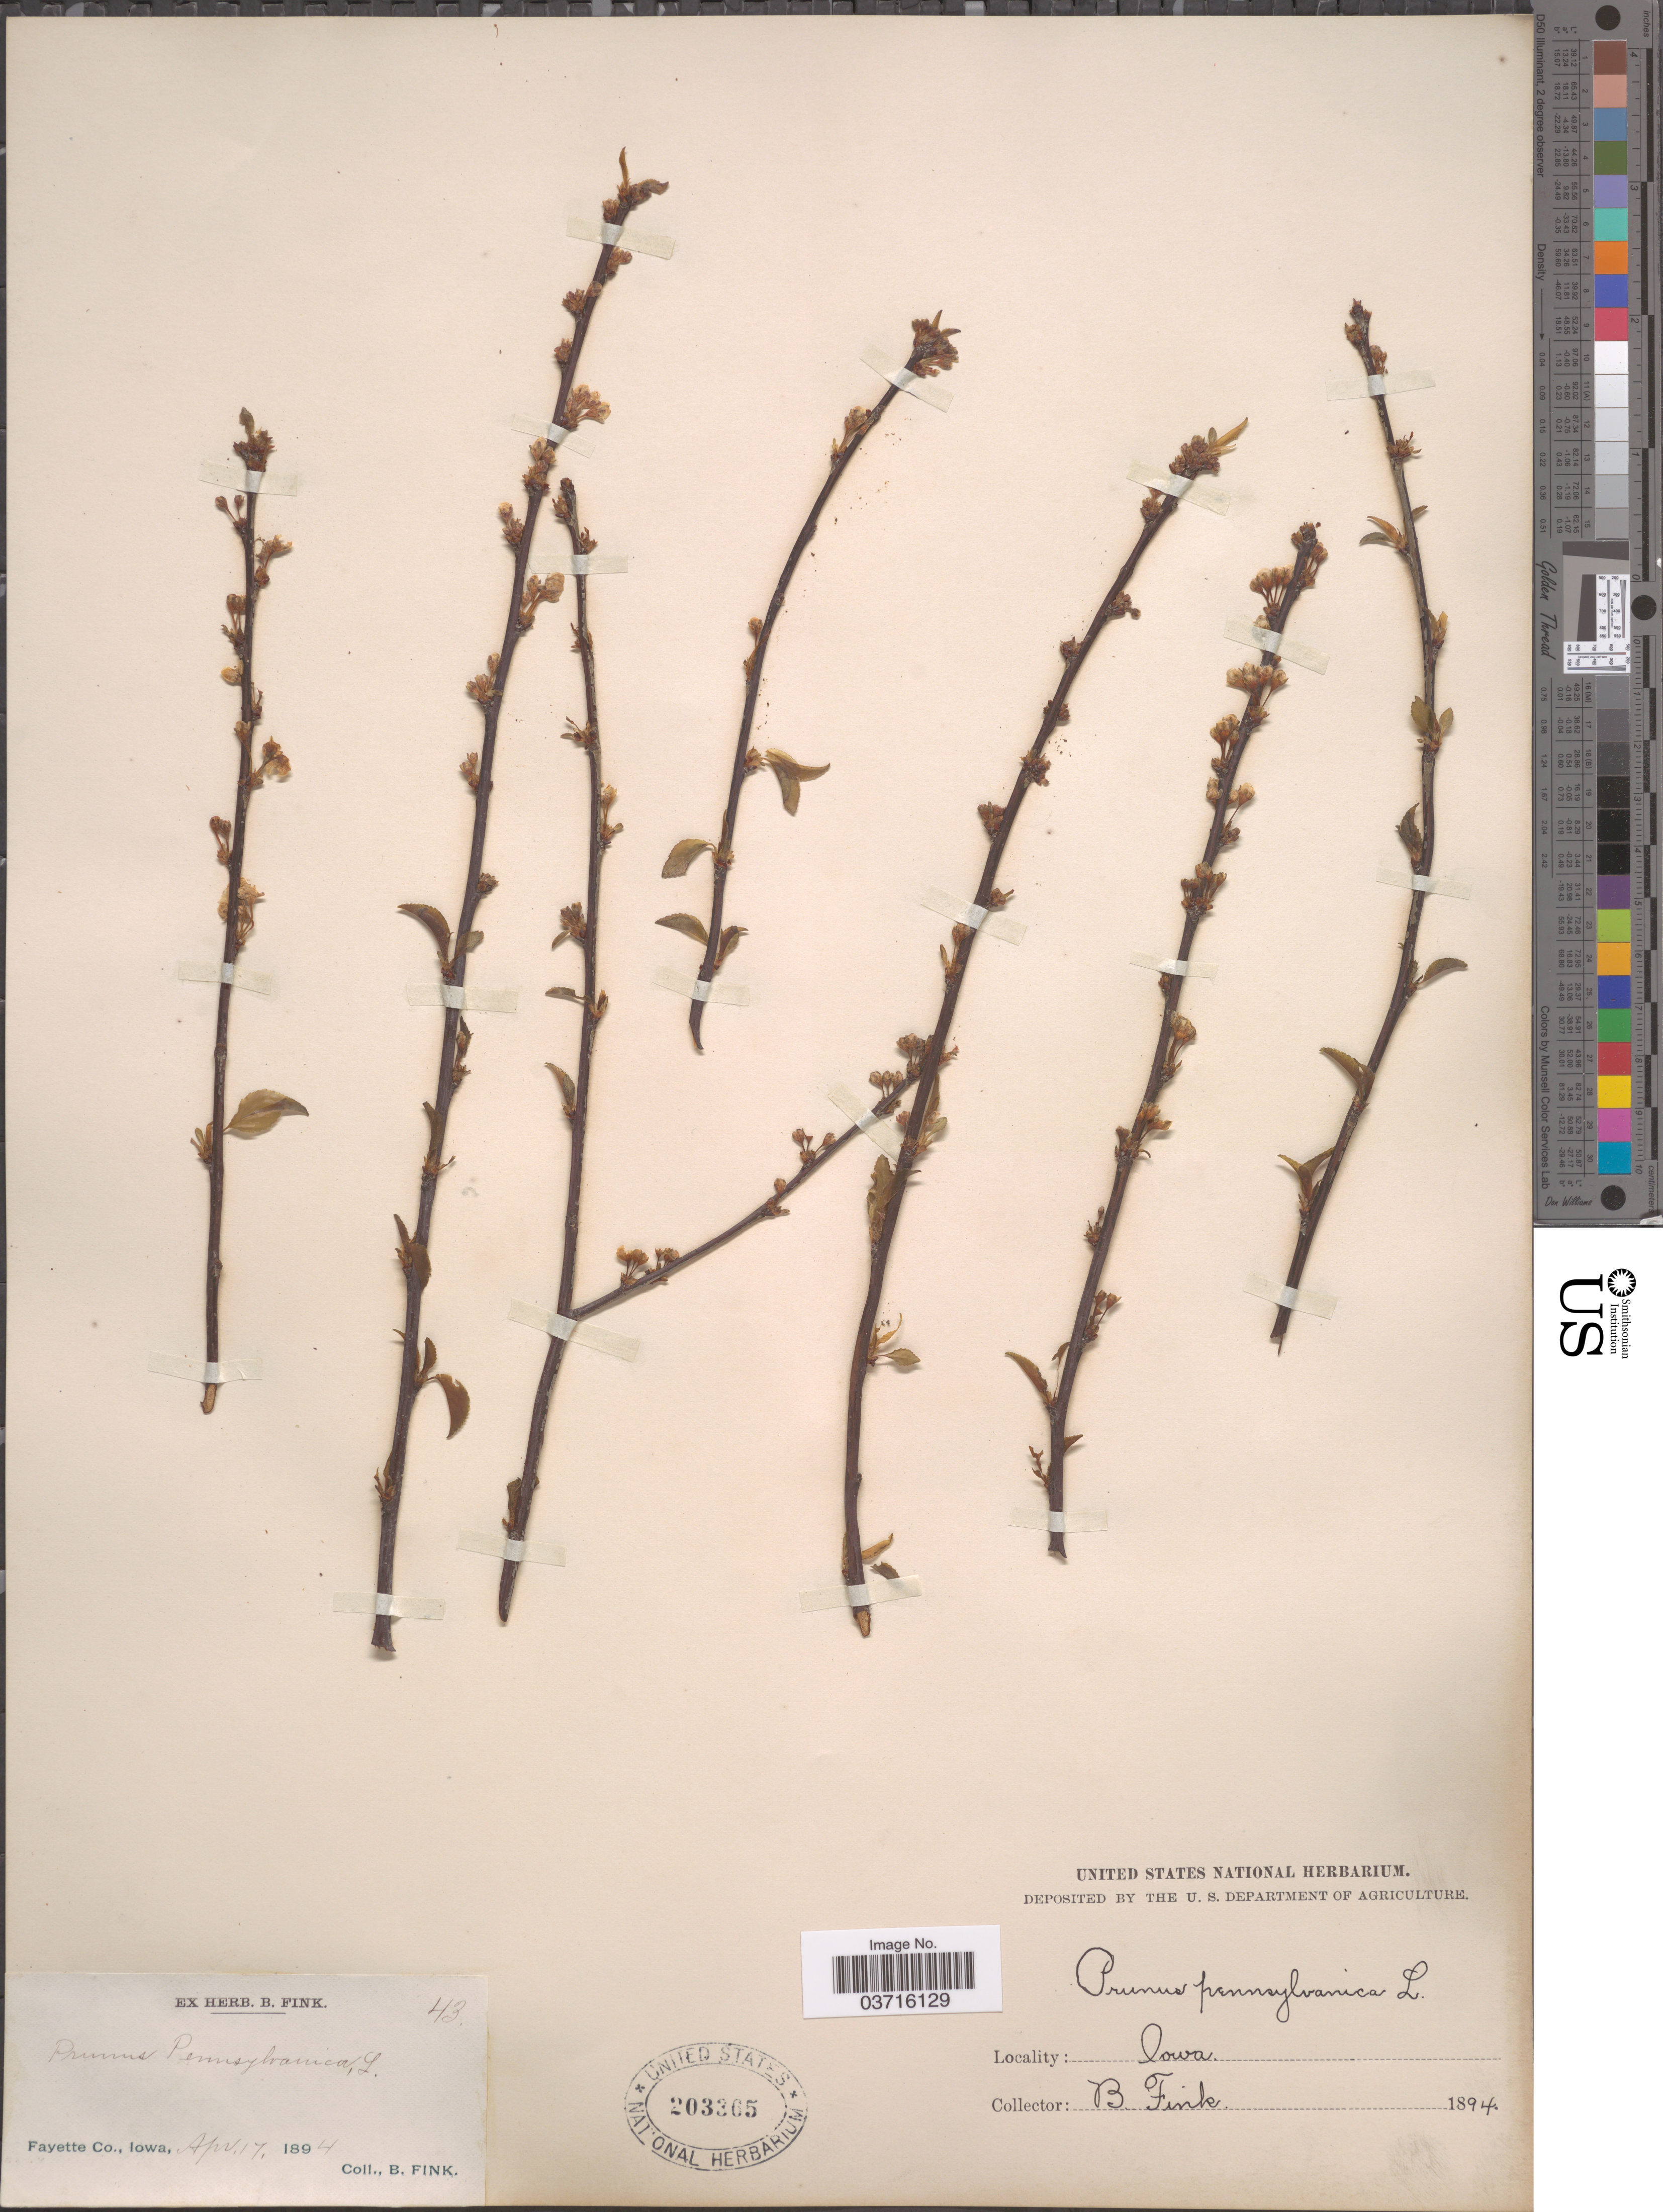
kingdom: Plantae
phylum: Tracheophyta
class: Magnoliopsida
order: Rosales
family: Rosaceae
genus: Prunus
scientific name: Prunus pensylvanica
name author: L. f.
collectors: B. Fink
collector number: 43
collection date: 1894-04-17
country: United States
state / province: Iowa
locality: Fayette Co.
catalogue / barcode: US 203365